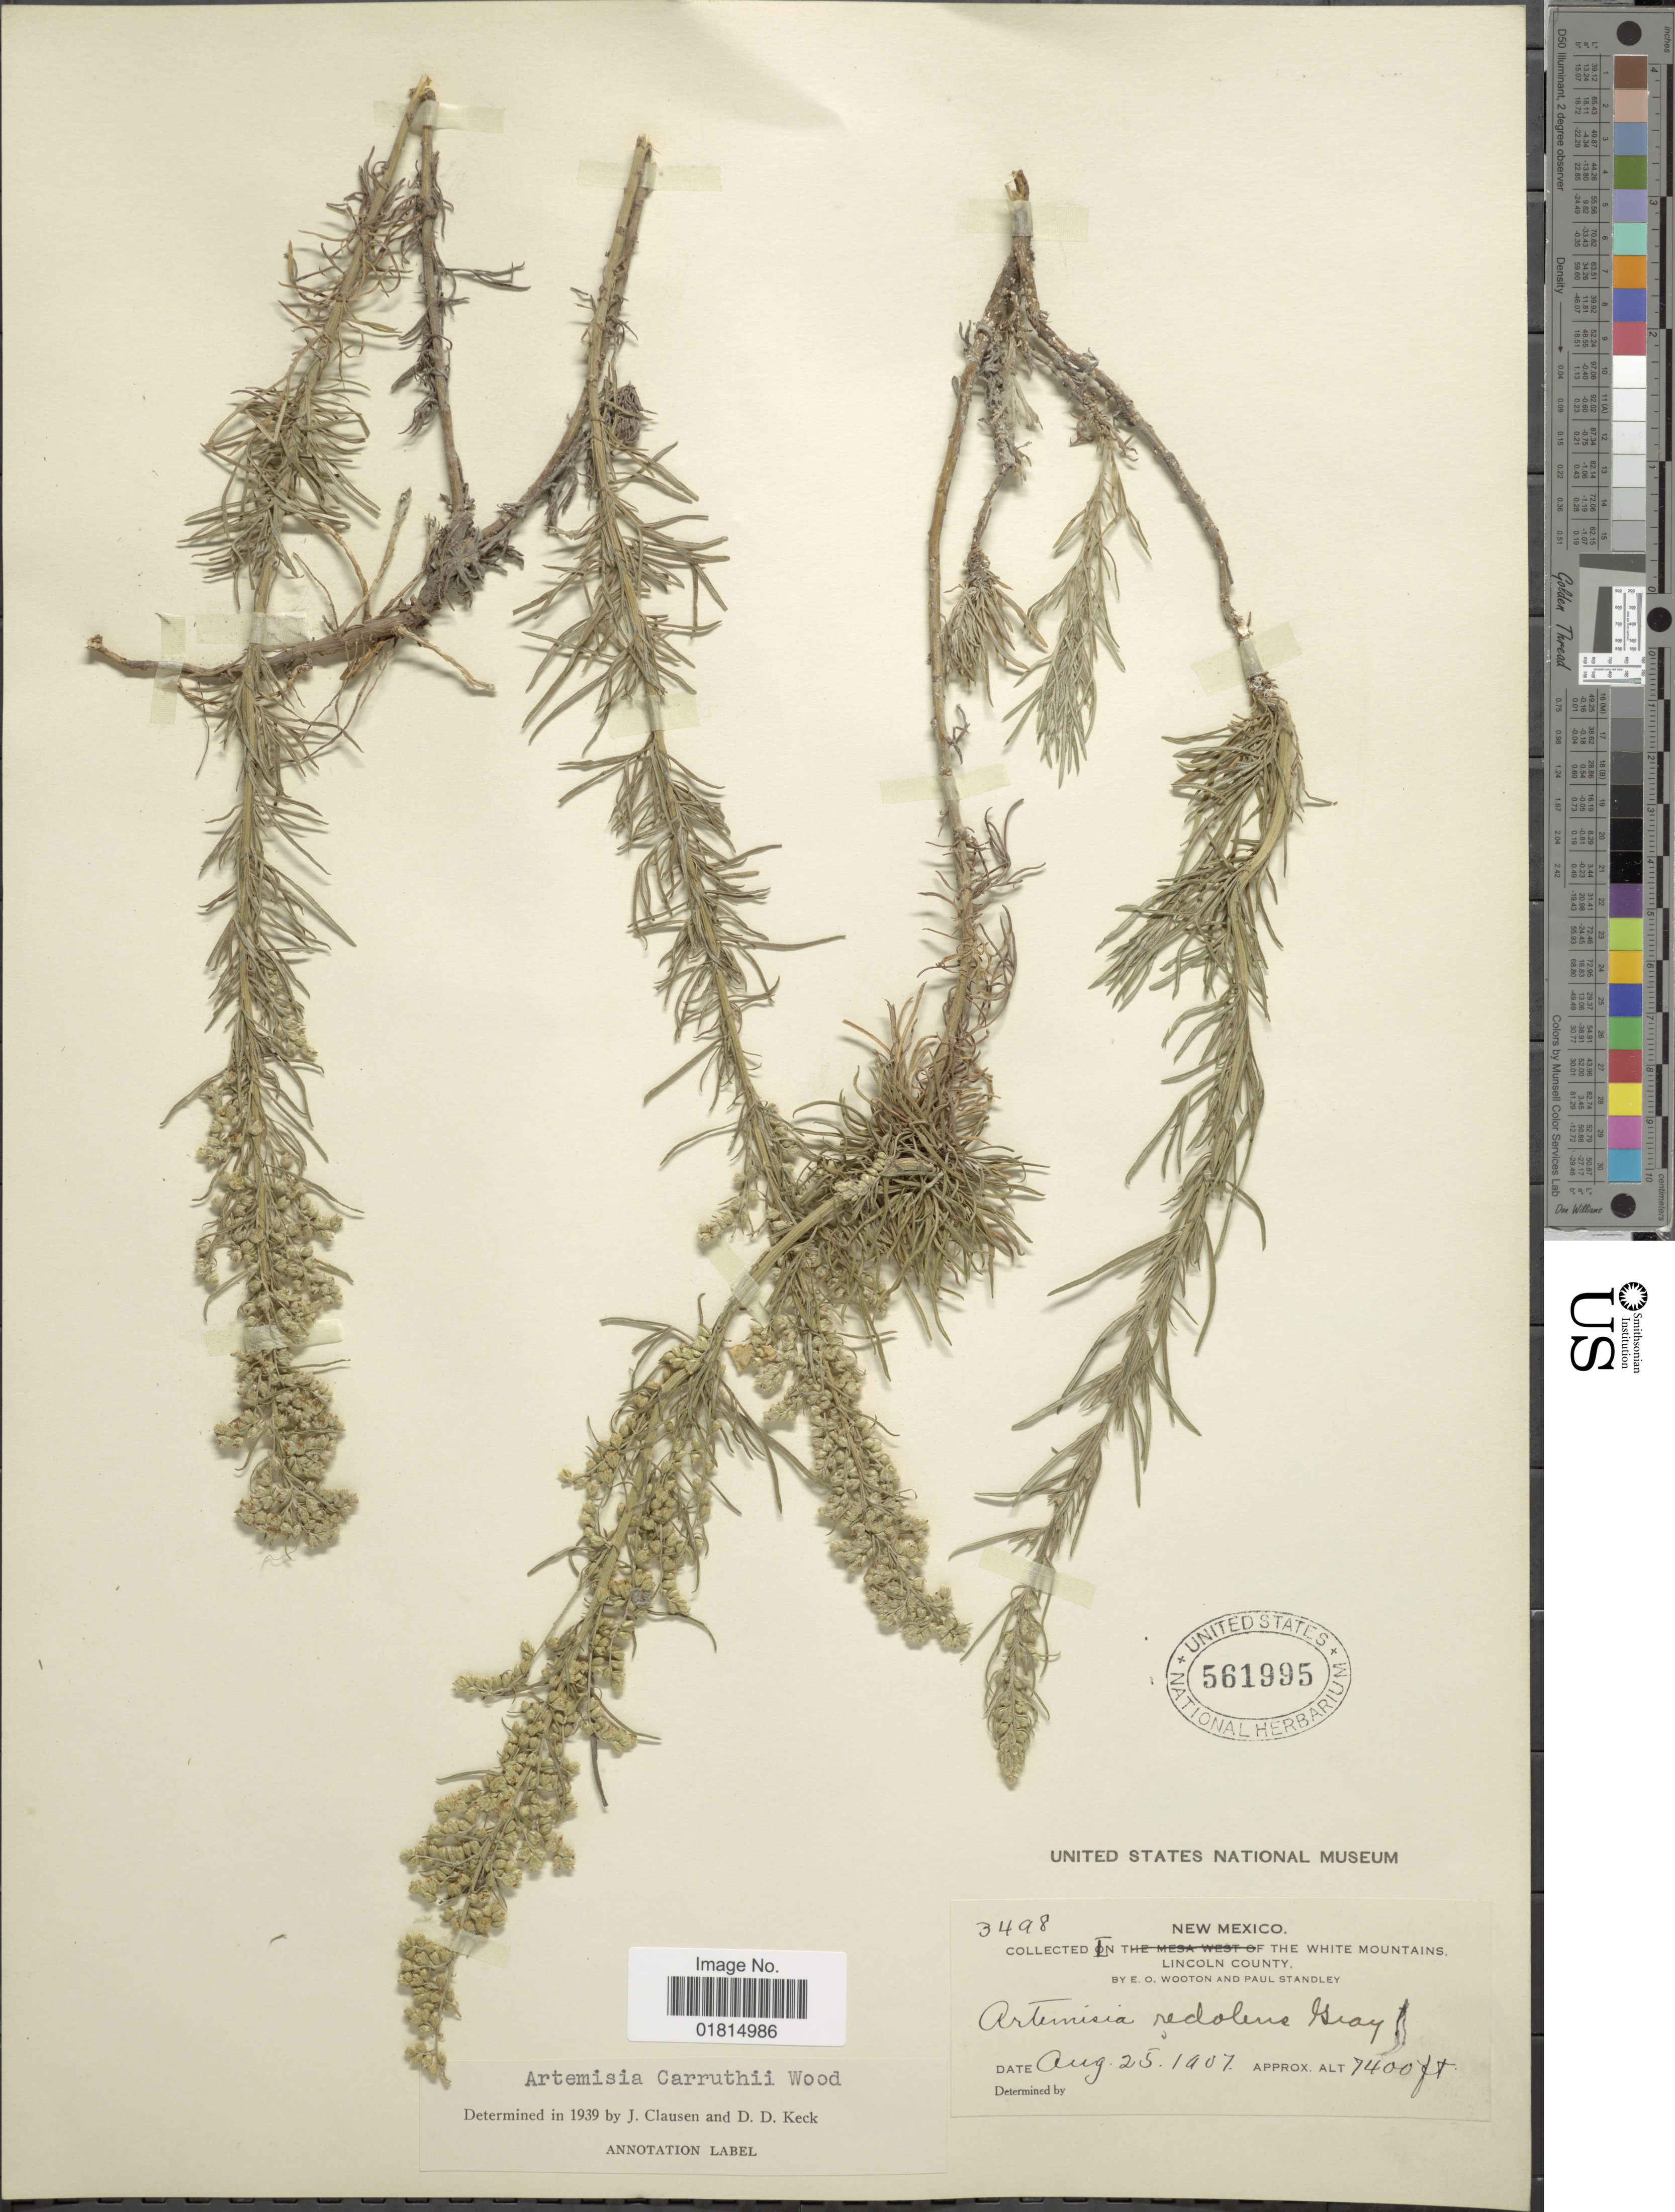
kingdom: Plantae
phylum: Tracheophyta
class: Magnoliopsida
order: Asterales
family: Asteraceae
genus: Artemisia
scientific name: Artemisia carruthii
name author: Alph. Wood ex Carruth.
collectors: E. O. Wooton & P. C. Standley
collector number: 3498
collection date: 1907-08-25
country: United States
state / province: New Mexico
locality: In the White Mountains. Lincoln County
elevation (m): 2256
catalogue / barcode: US 561995